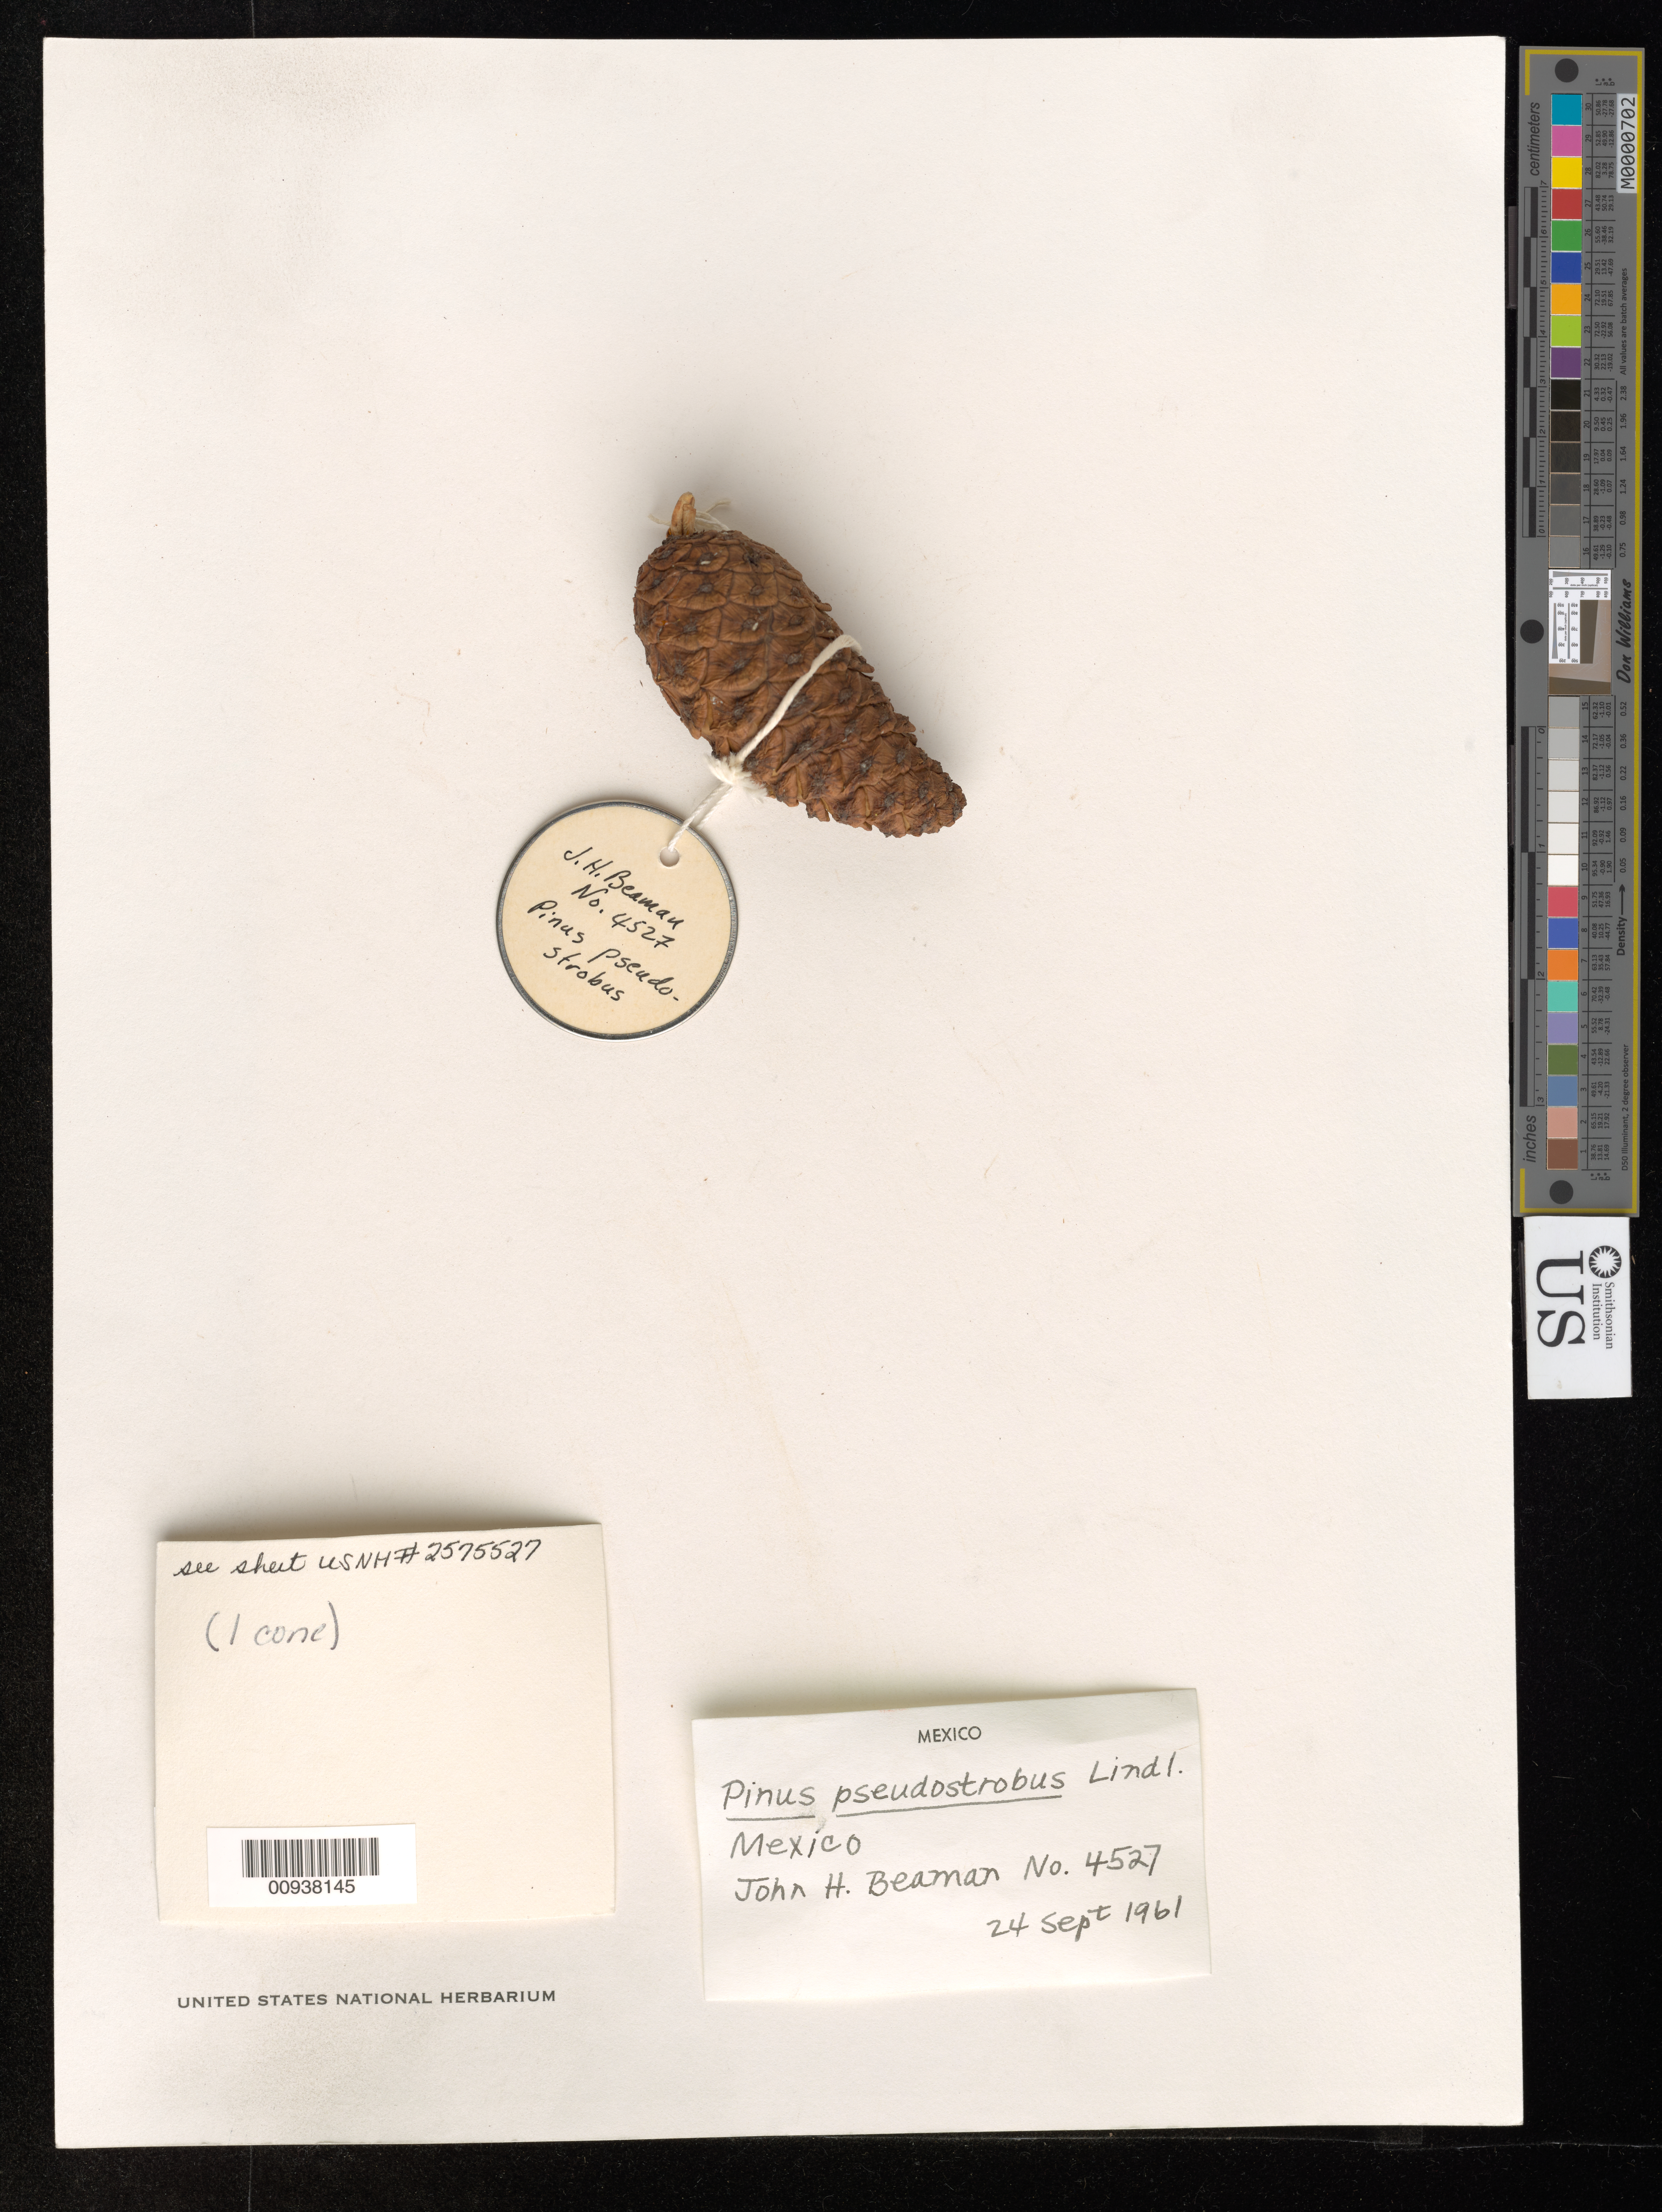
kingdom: Plantae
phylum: Tracheophyta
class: Pinopsida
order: Pinales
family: Pinaceae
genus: Pinus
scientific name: Pinus pseudostrobus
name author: Lindl.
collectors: J. H. Beaman & J. Andrésen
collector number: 4527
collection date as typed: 24 Sep 1961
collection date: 1961-09-24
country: Mexico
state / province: México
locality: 14 km. north of Tenancingo.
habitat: Agricultural area on steep bank near road. Isolated group of trees.